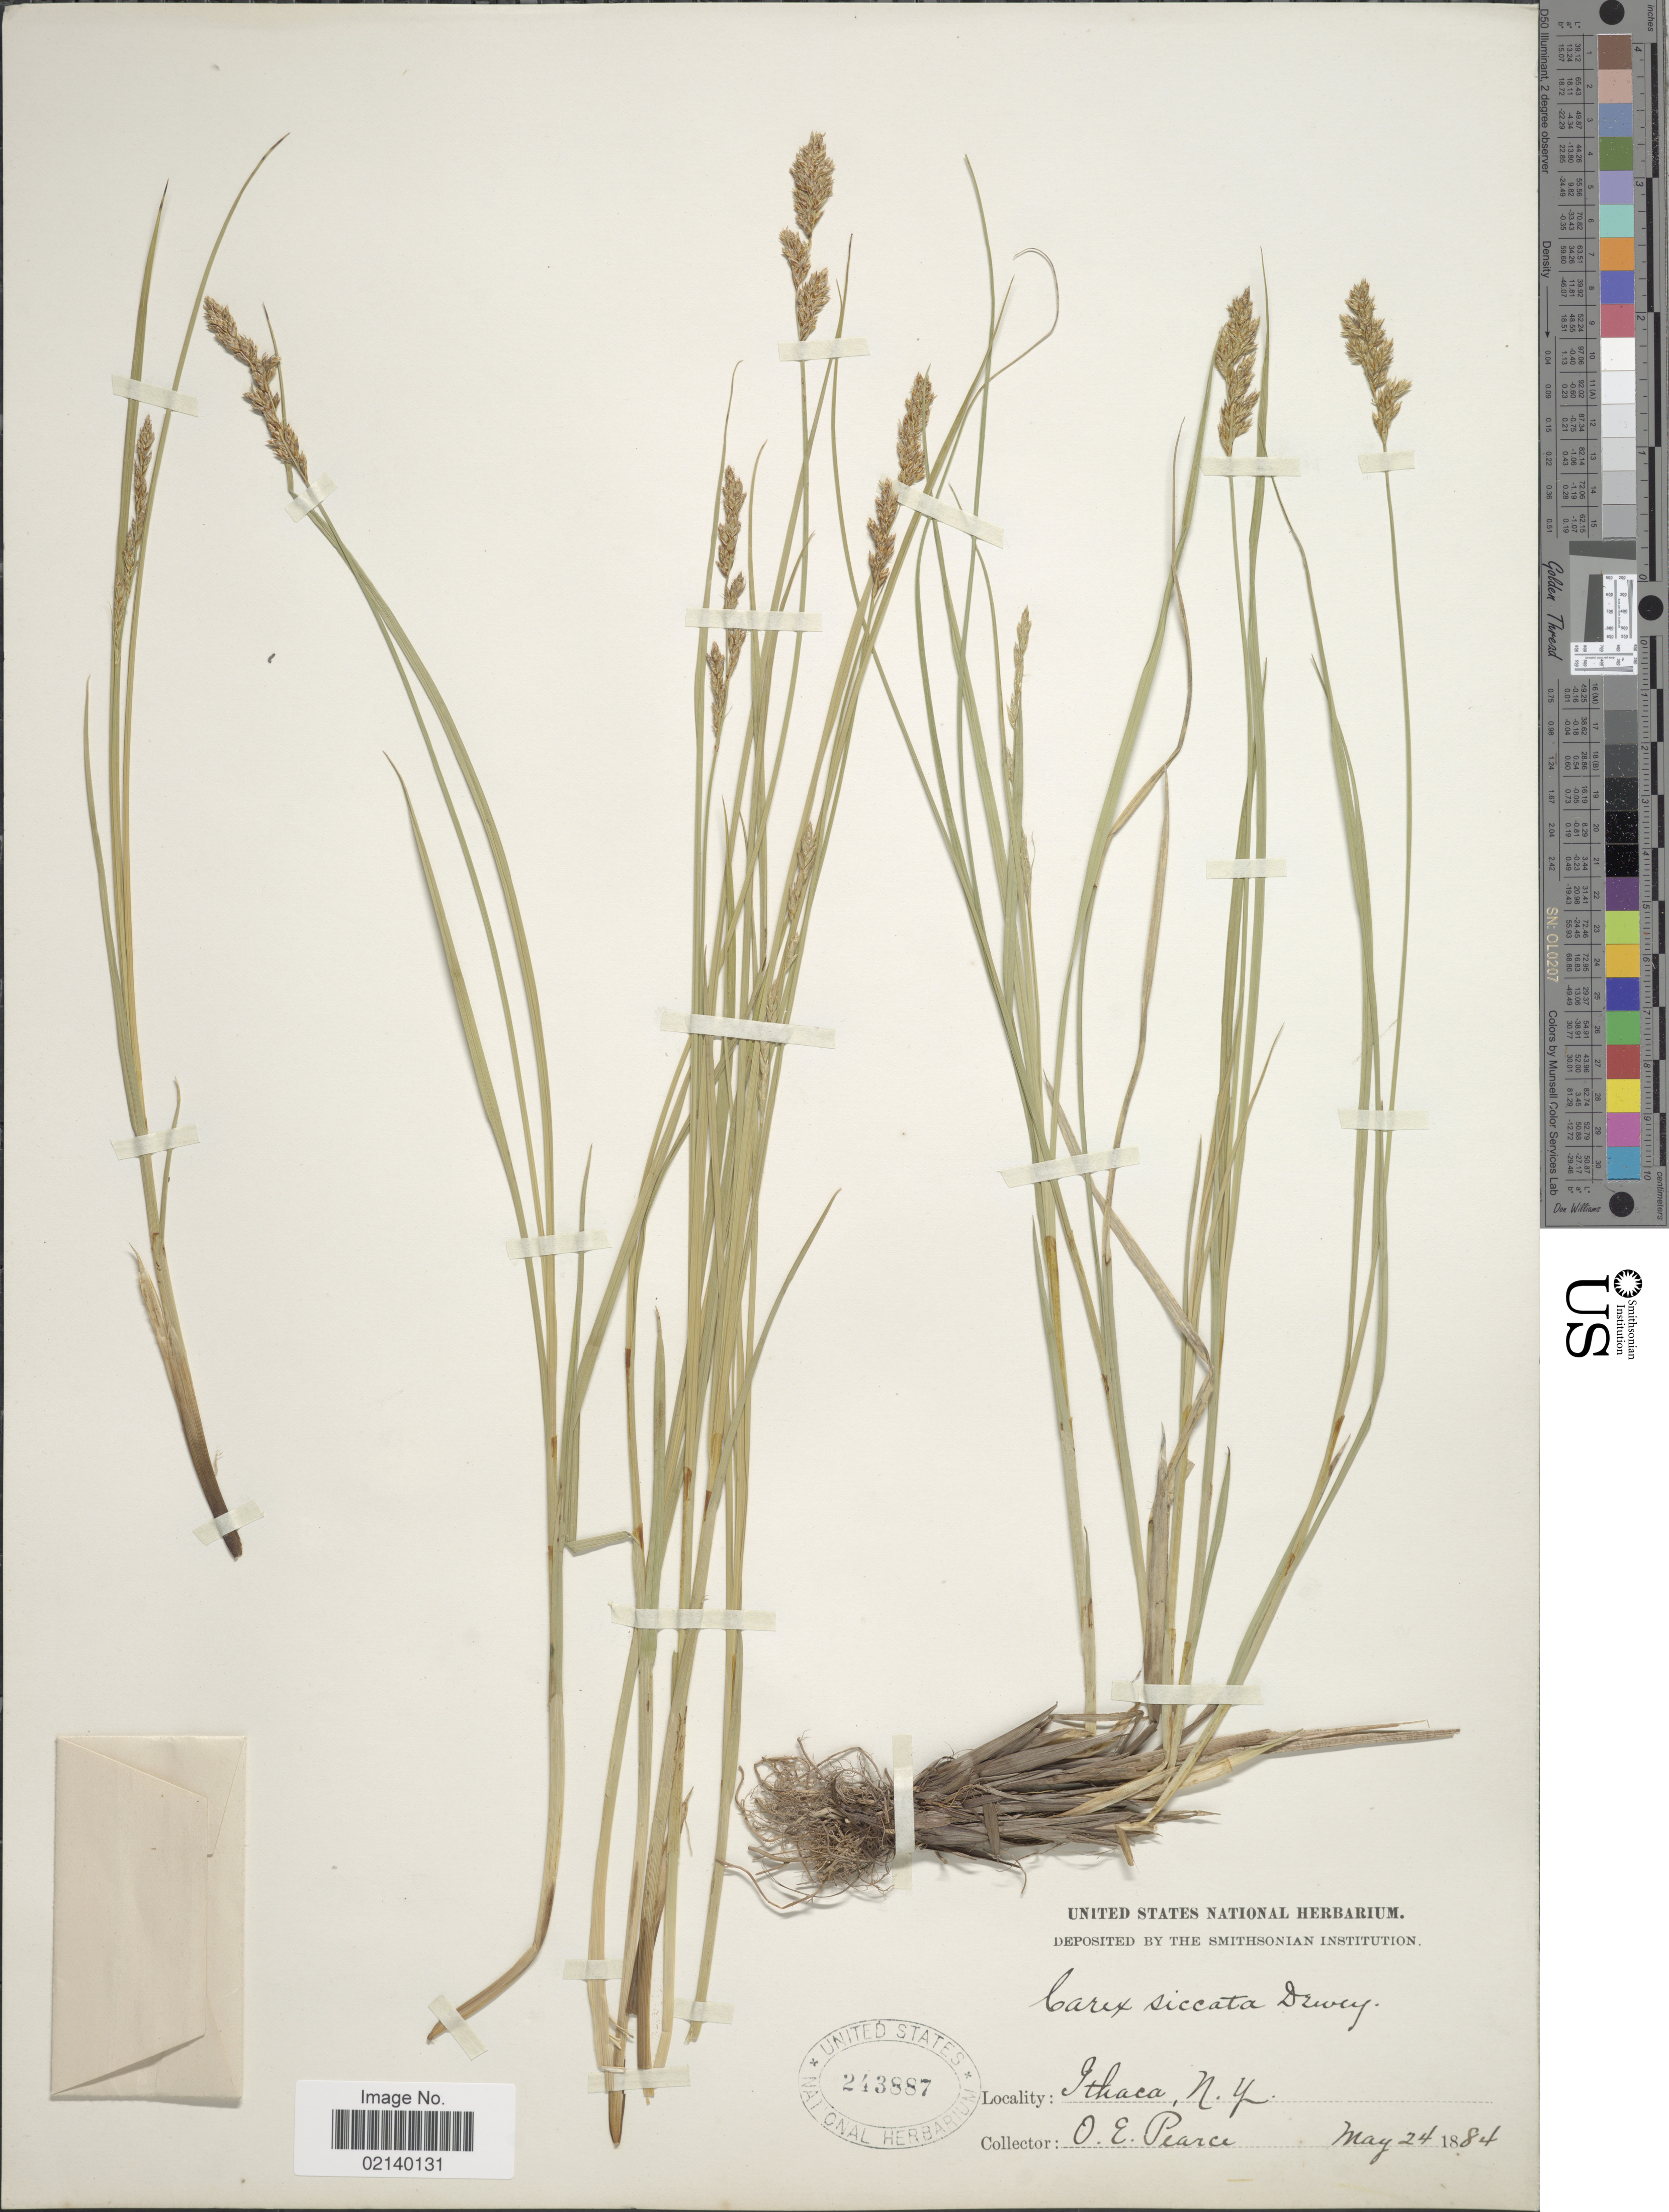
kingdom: Plantae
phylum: Tracheophyta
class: Liliopsida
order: Poales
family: Cyperaceae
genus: Carex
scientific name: Carex siccata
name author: Dewey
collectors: O. E. Pearce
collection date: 1884-05-24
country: United States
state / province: New York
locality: Ithaca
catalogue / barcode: US 243887